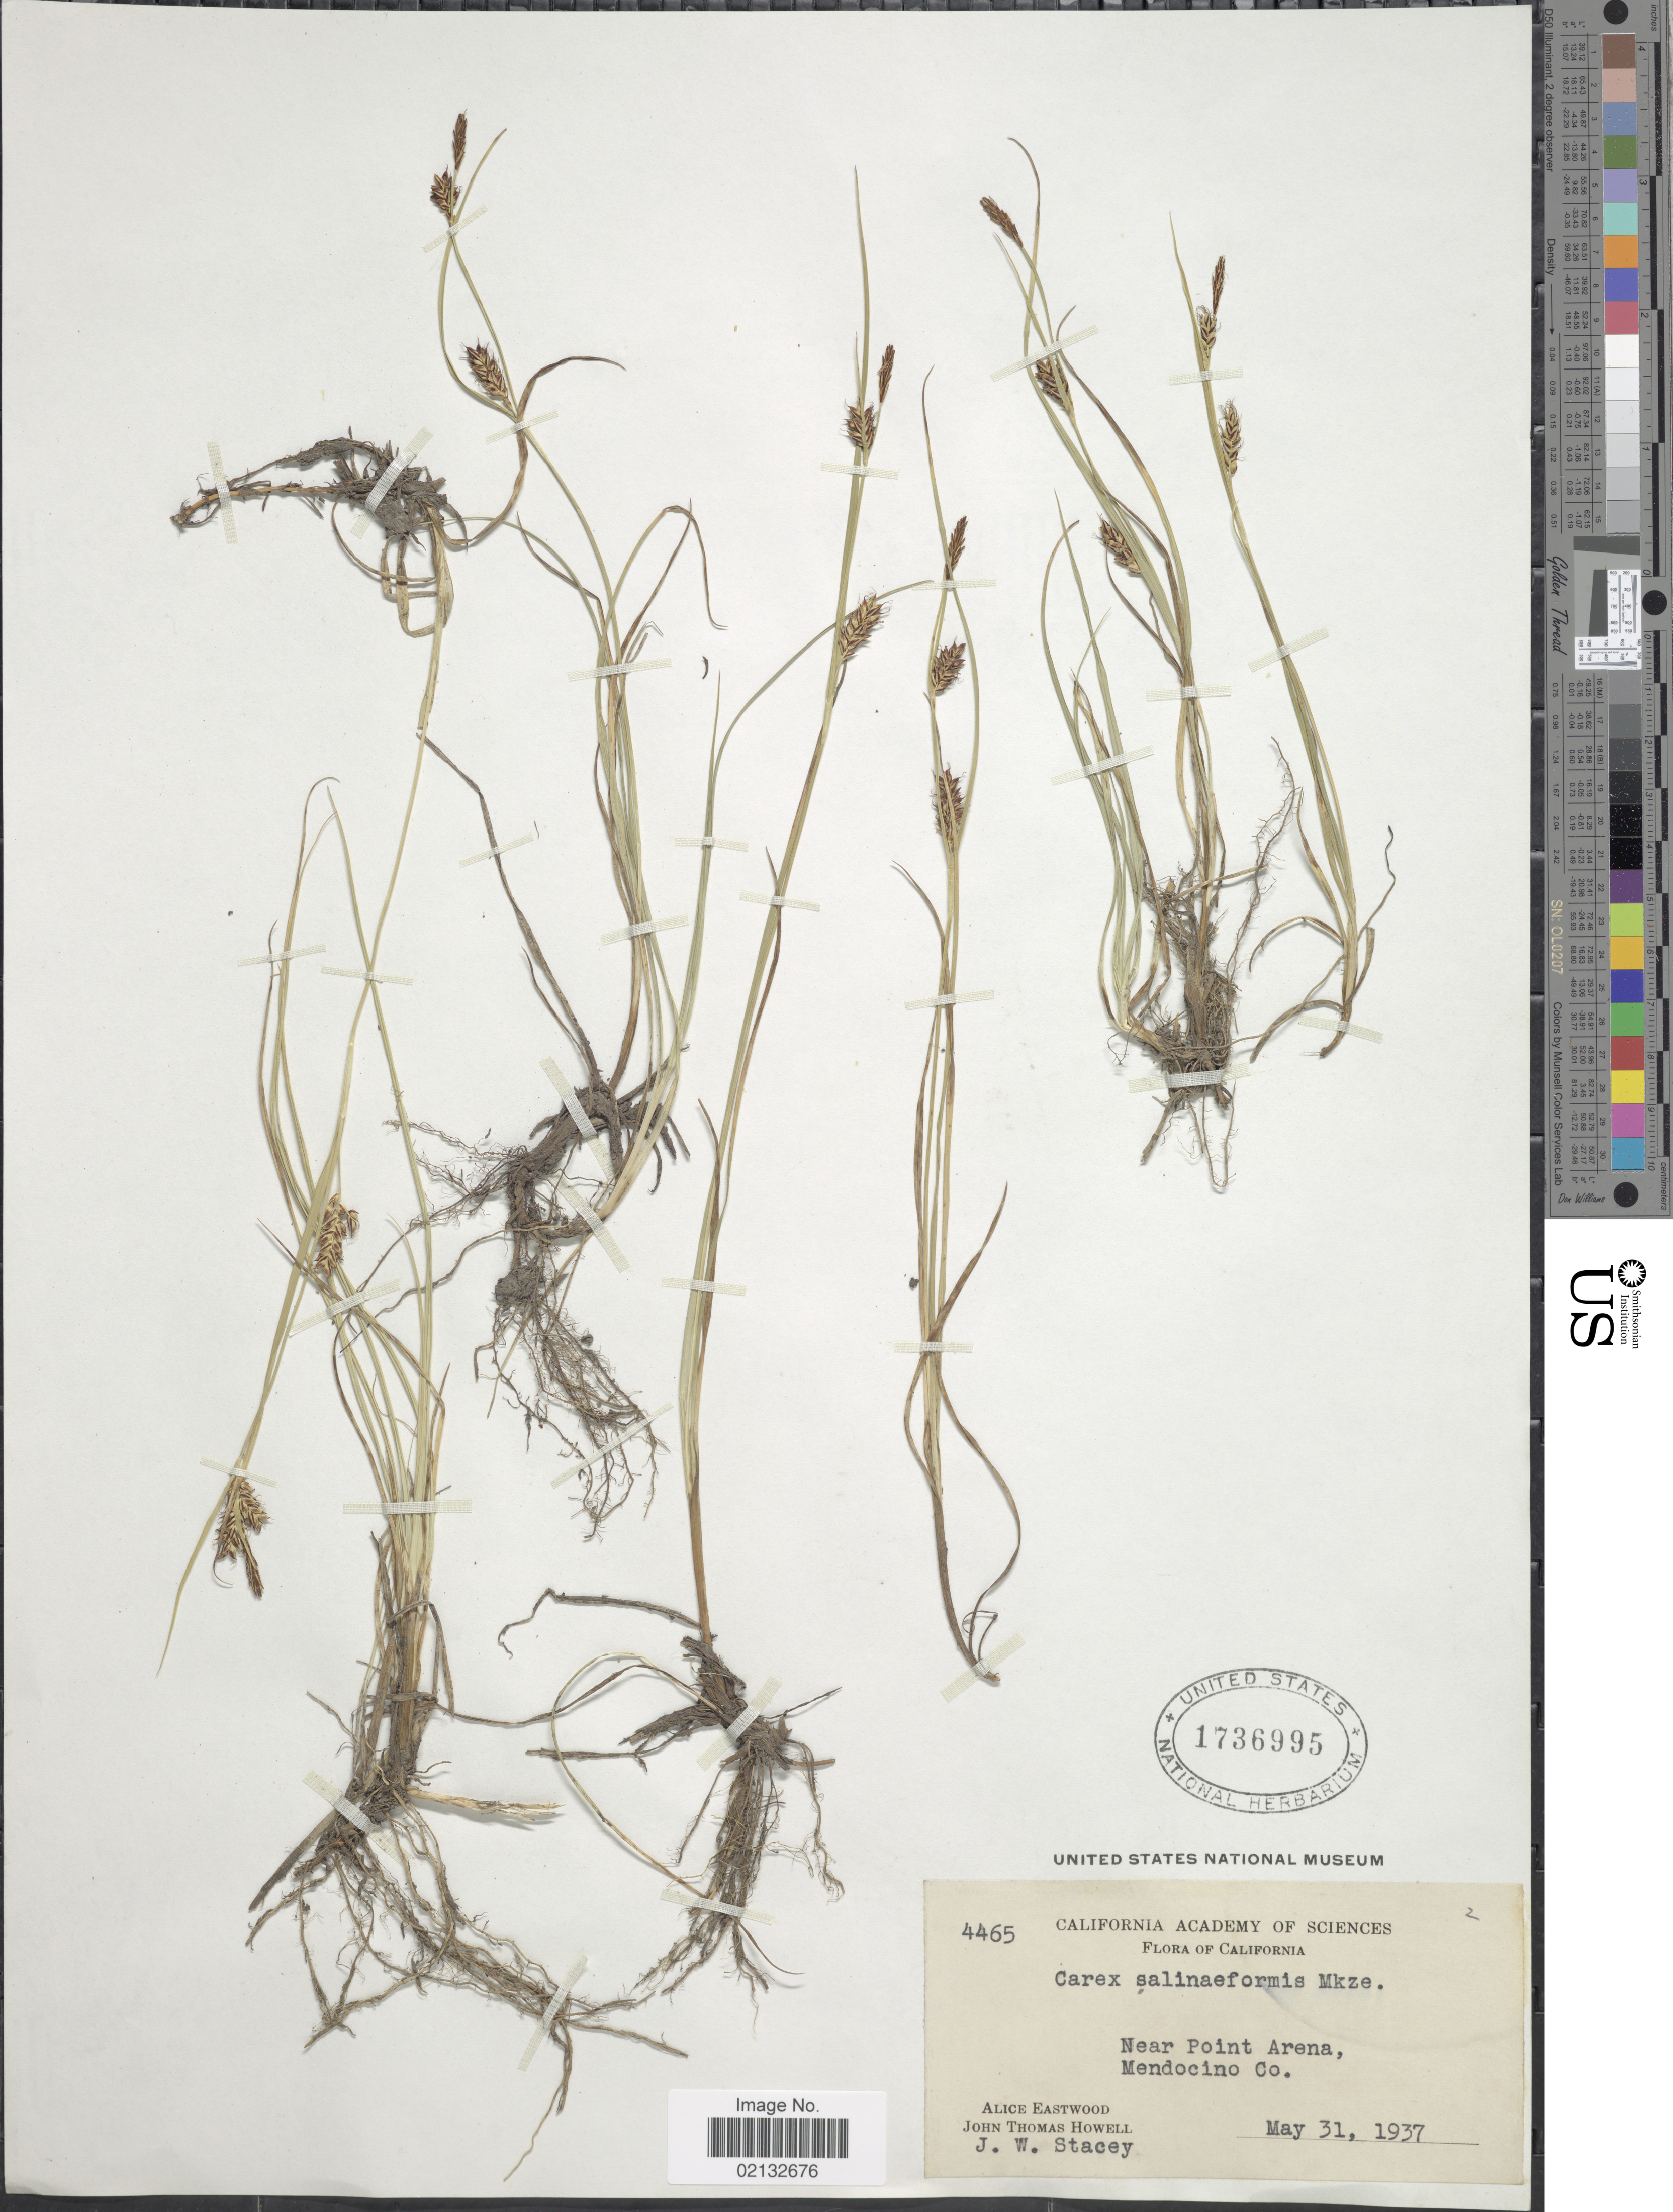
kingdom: Plantae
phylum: Tracheophyta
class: Liliopsida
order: Poales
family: Cyperaceae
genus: Carex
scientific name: Carex saliniformis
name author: Mack.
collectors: A. Eastwood, J. T. Howell & J. W. Stacey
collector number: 4465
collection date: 1937-05-31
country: United States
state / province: California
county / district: Mendocino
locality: Near Point Arena, Mendocino Co.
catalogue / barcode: US 1736995